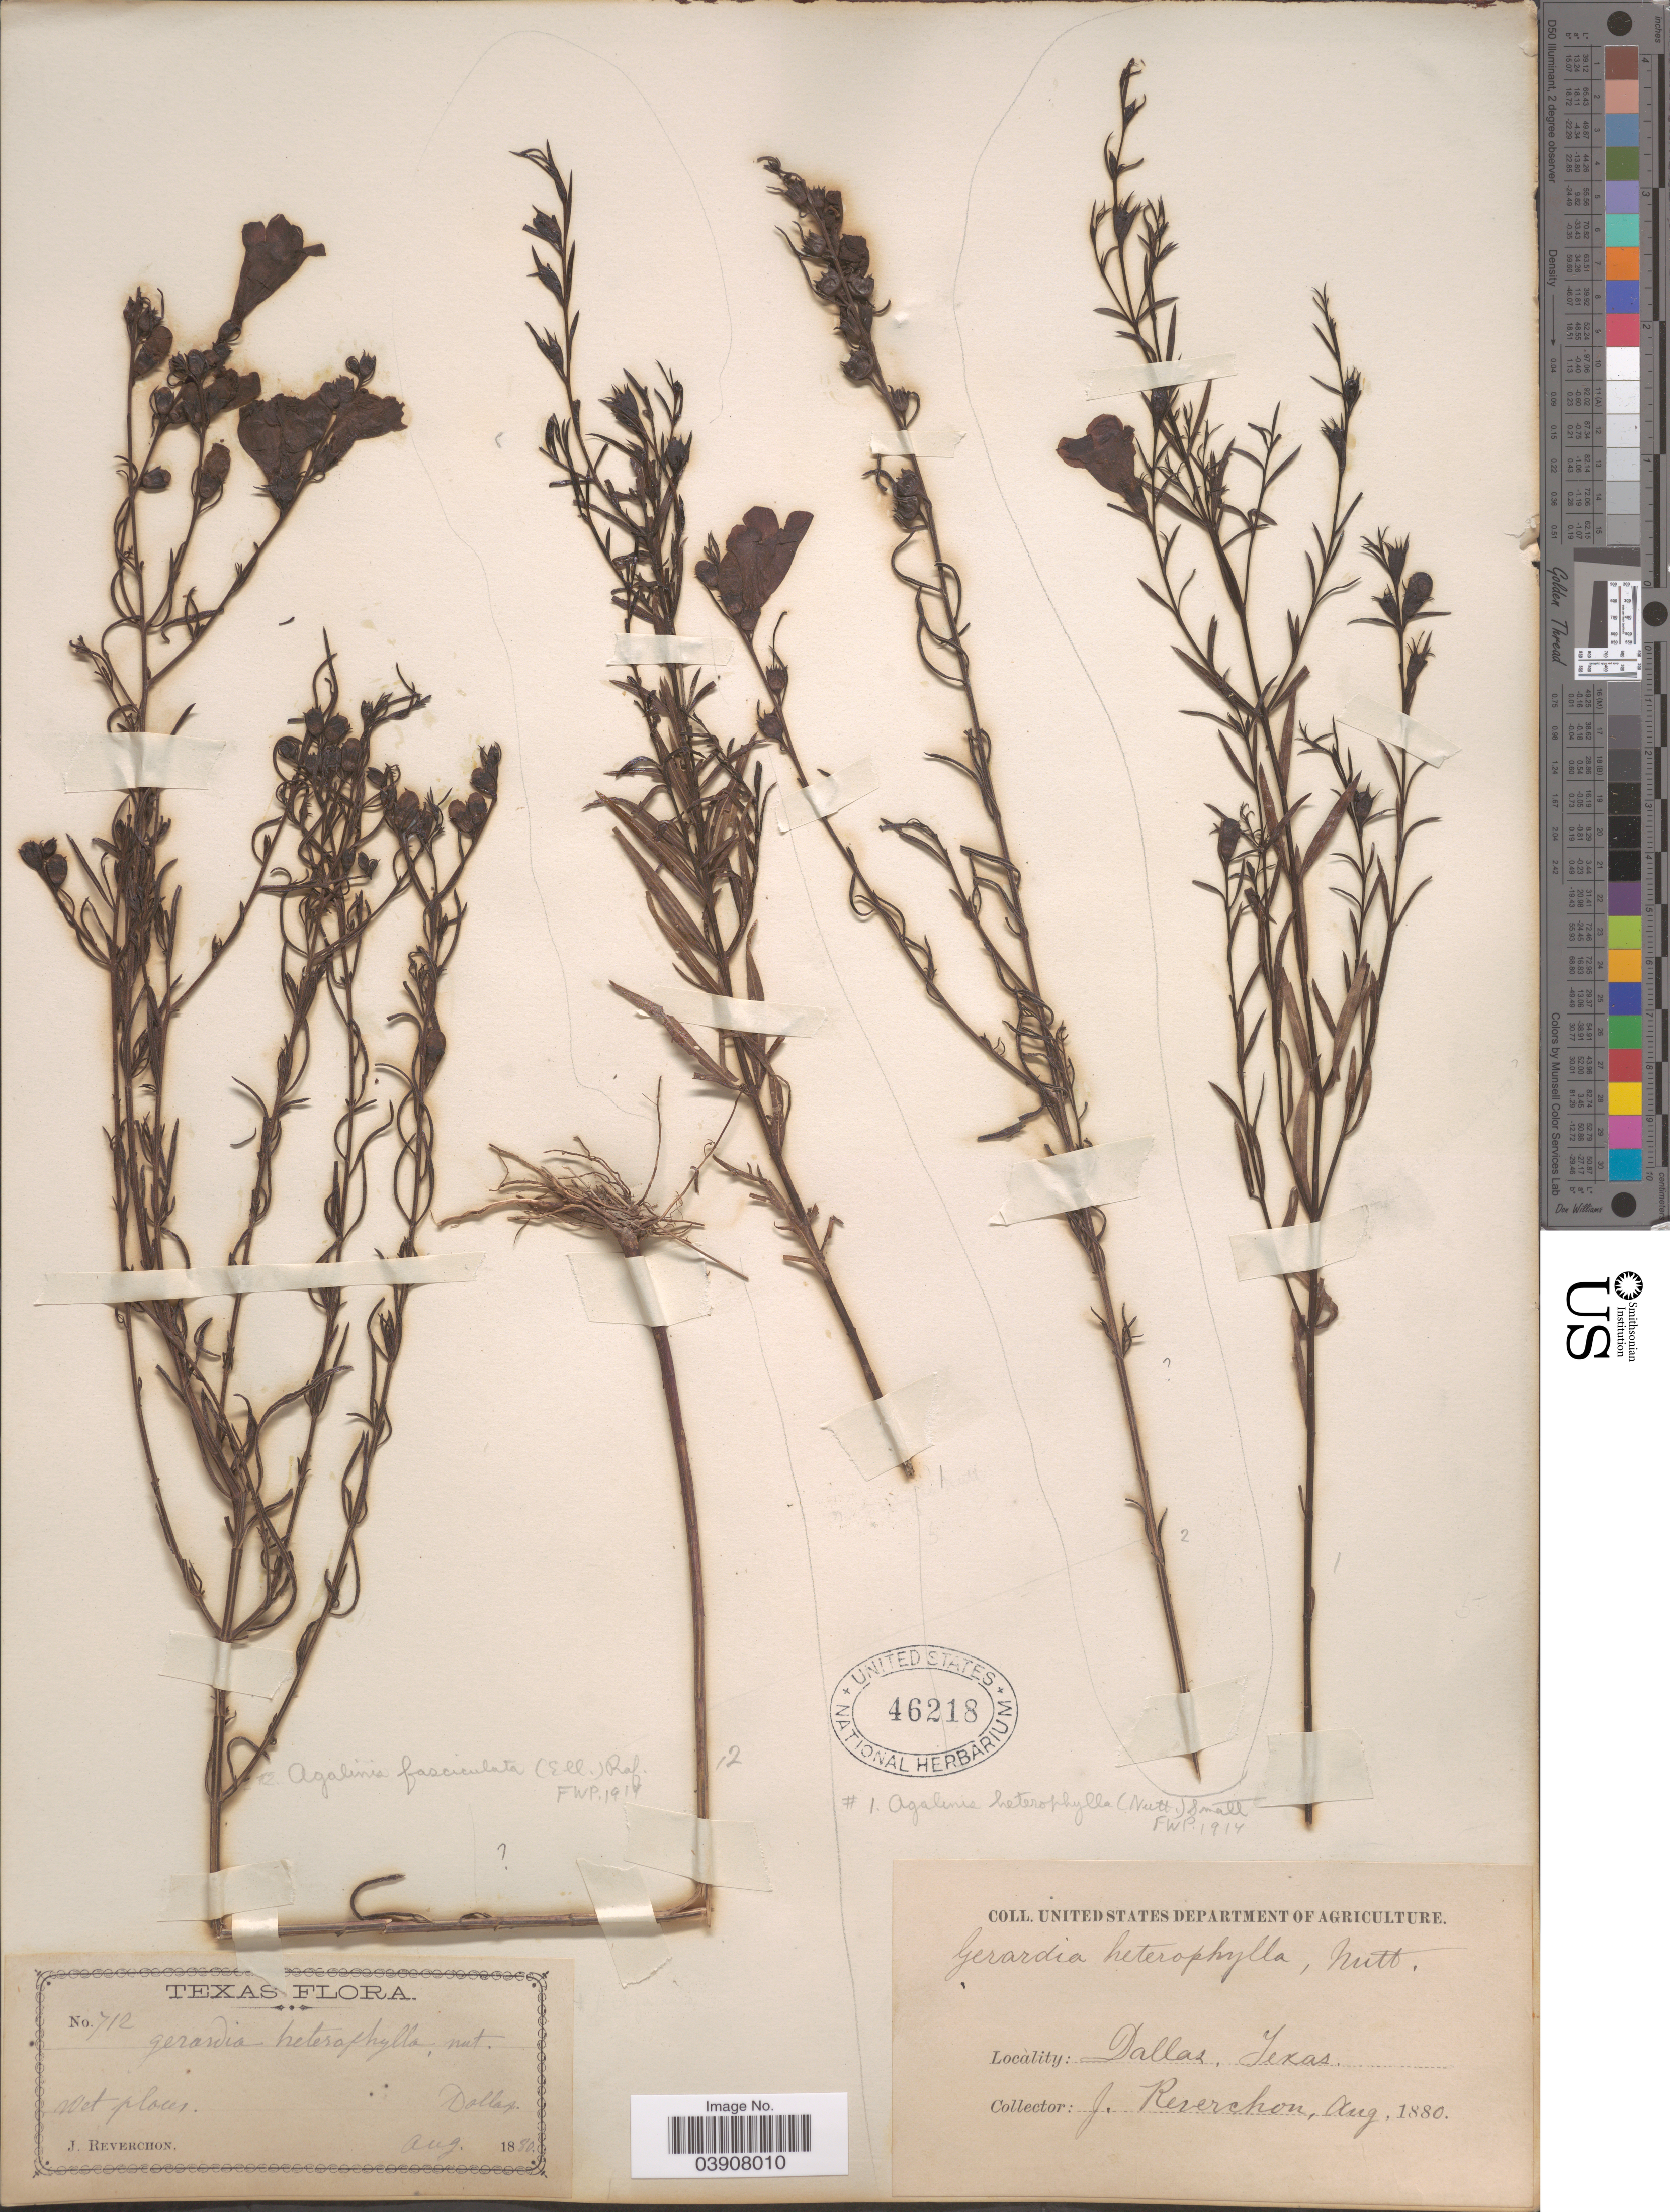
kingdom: Plantae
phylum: Tracheophyta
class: Magnoliopsida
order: Lamiales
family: Orobanchaceae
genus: Agalinis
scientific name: Agalinis heterophylla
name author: (Nutt.) Small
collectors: J. Reverchon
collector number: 712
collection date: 1880-08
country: United States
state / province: Texas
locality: Dallas.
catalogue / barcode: US 46218